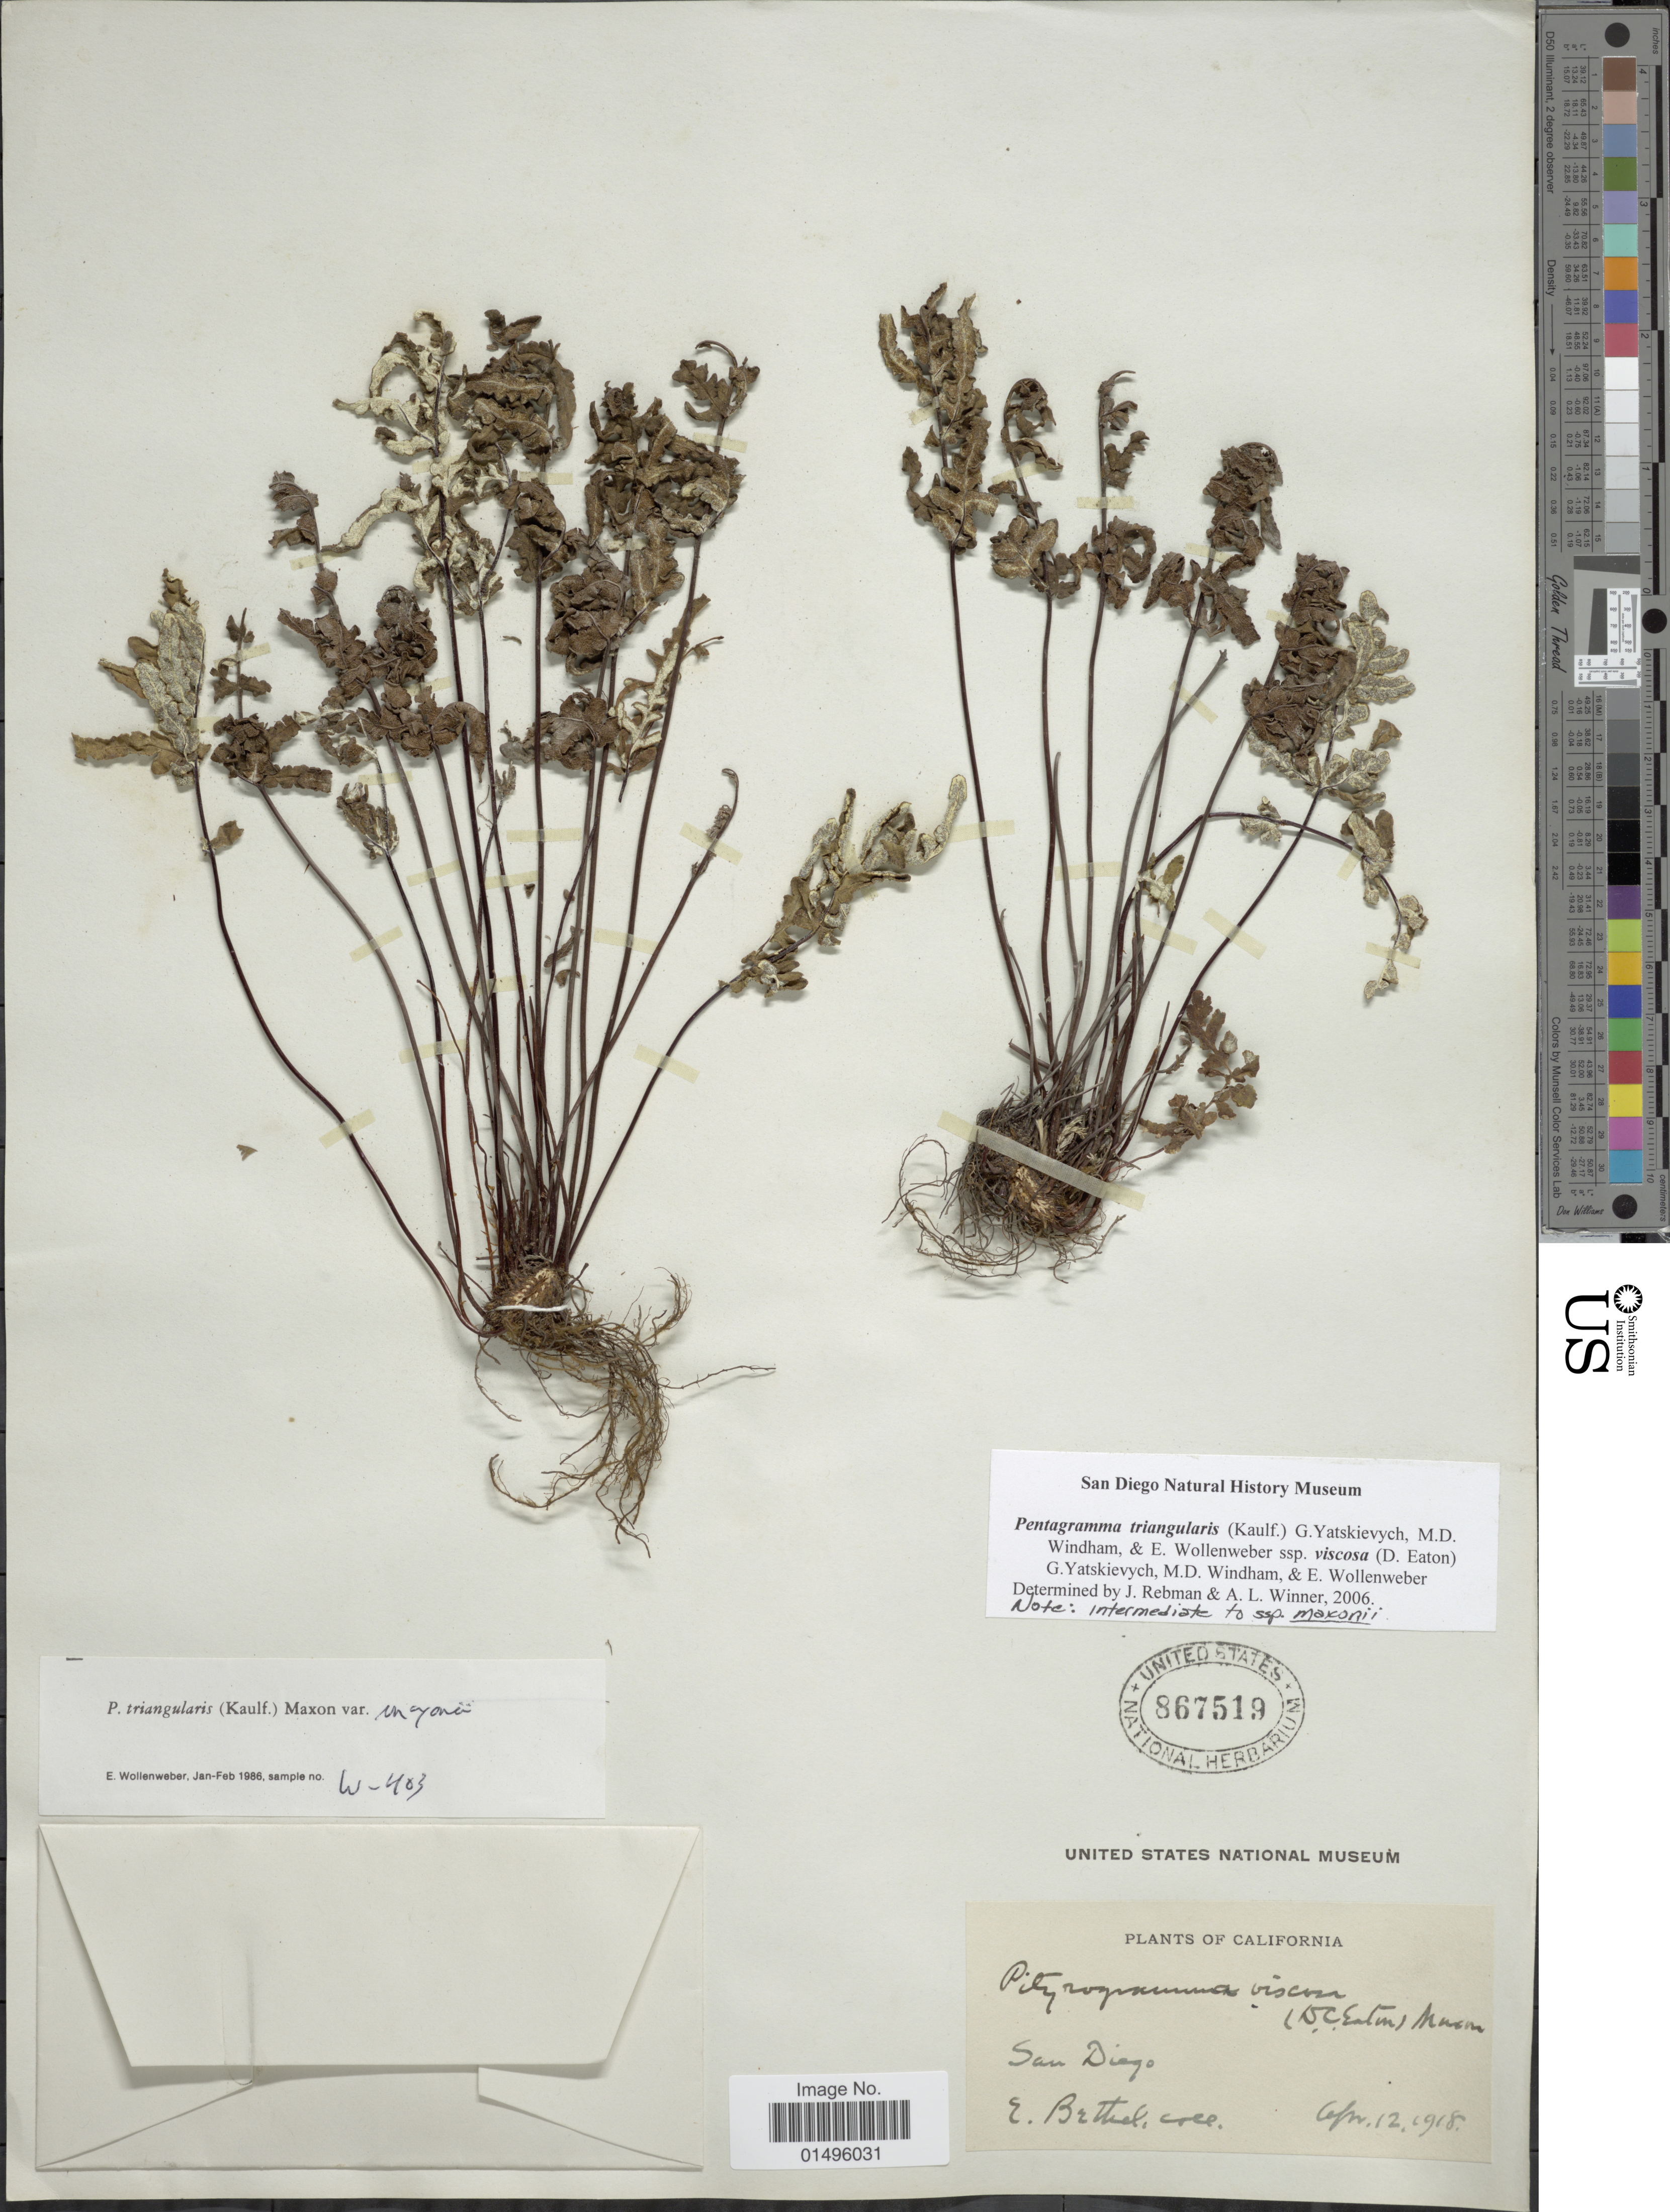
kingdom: Plantae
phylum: Tracheophyta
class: Polypodiopsida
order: Polypodiales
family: Pteridaceae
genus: Pentagramma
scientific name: Pentagramma glanduloviscida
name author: Schuettp. & Windham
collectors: E. Bethel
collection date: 1918-04-12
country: United States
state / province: California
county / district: San Diego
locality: San Diego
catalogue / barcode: US 867519